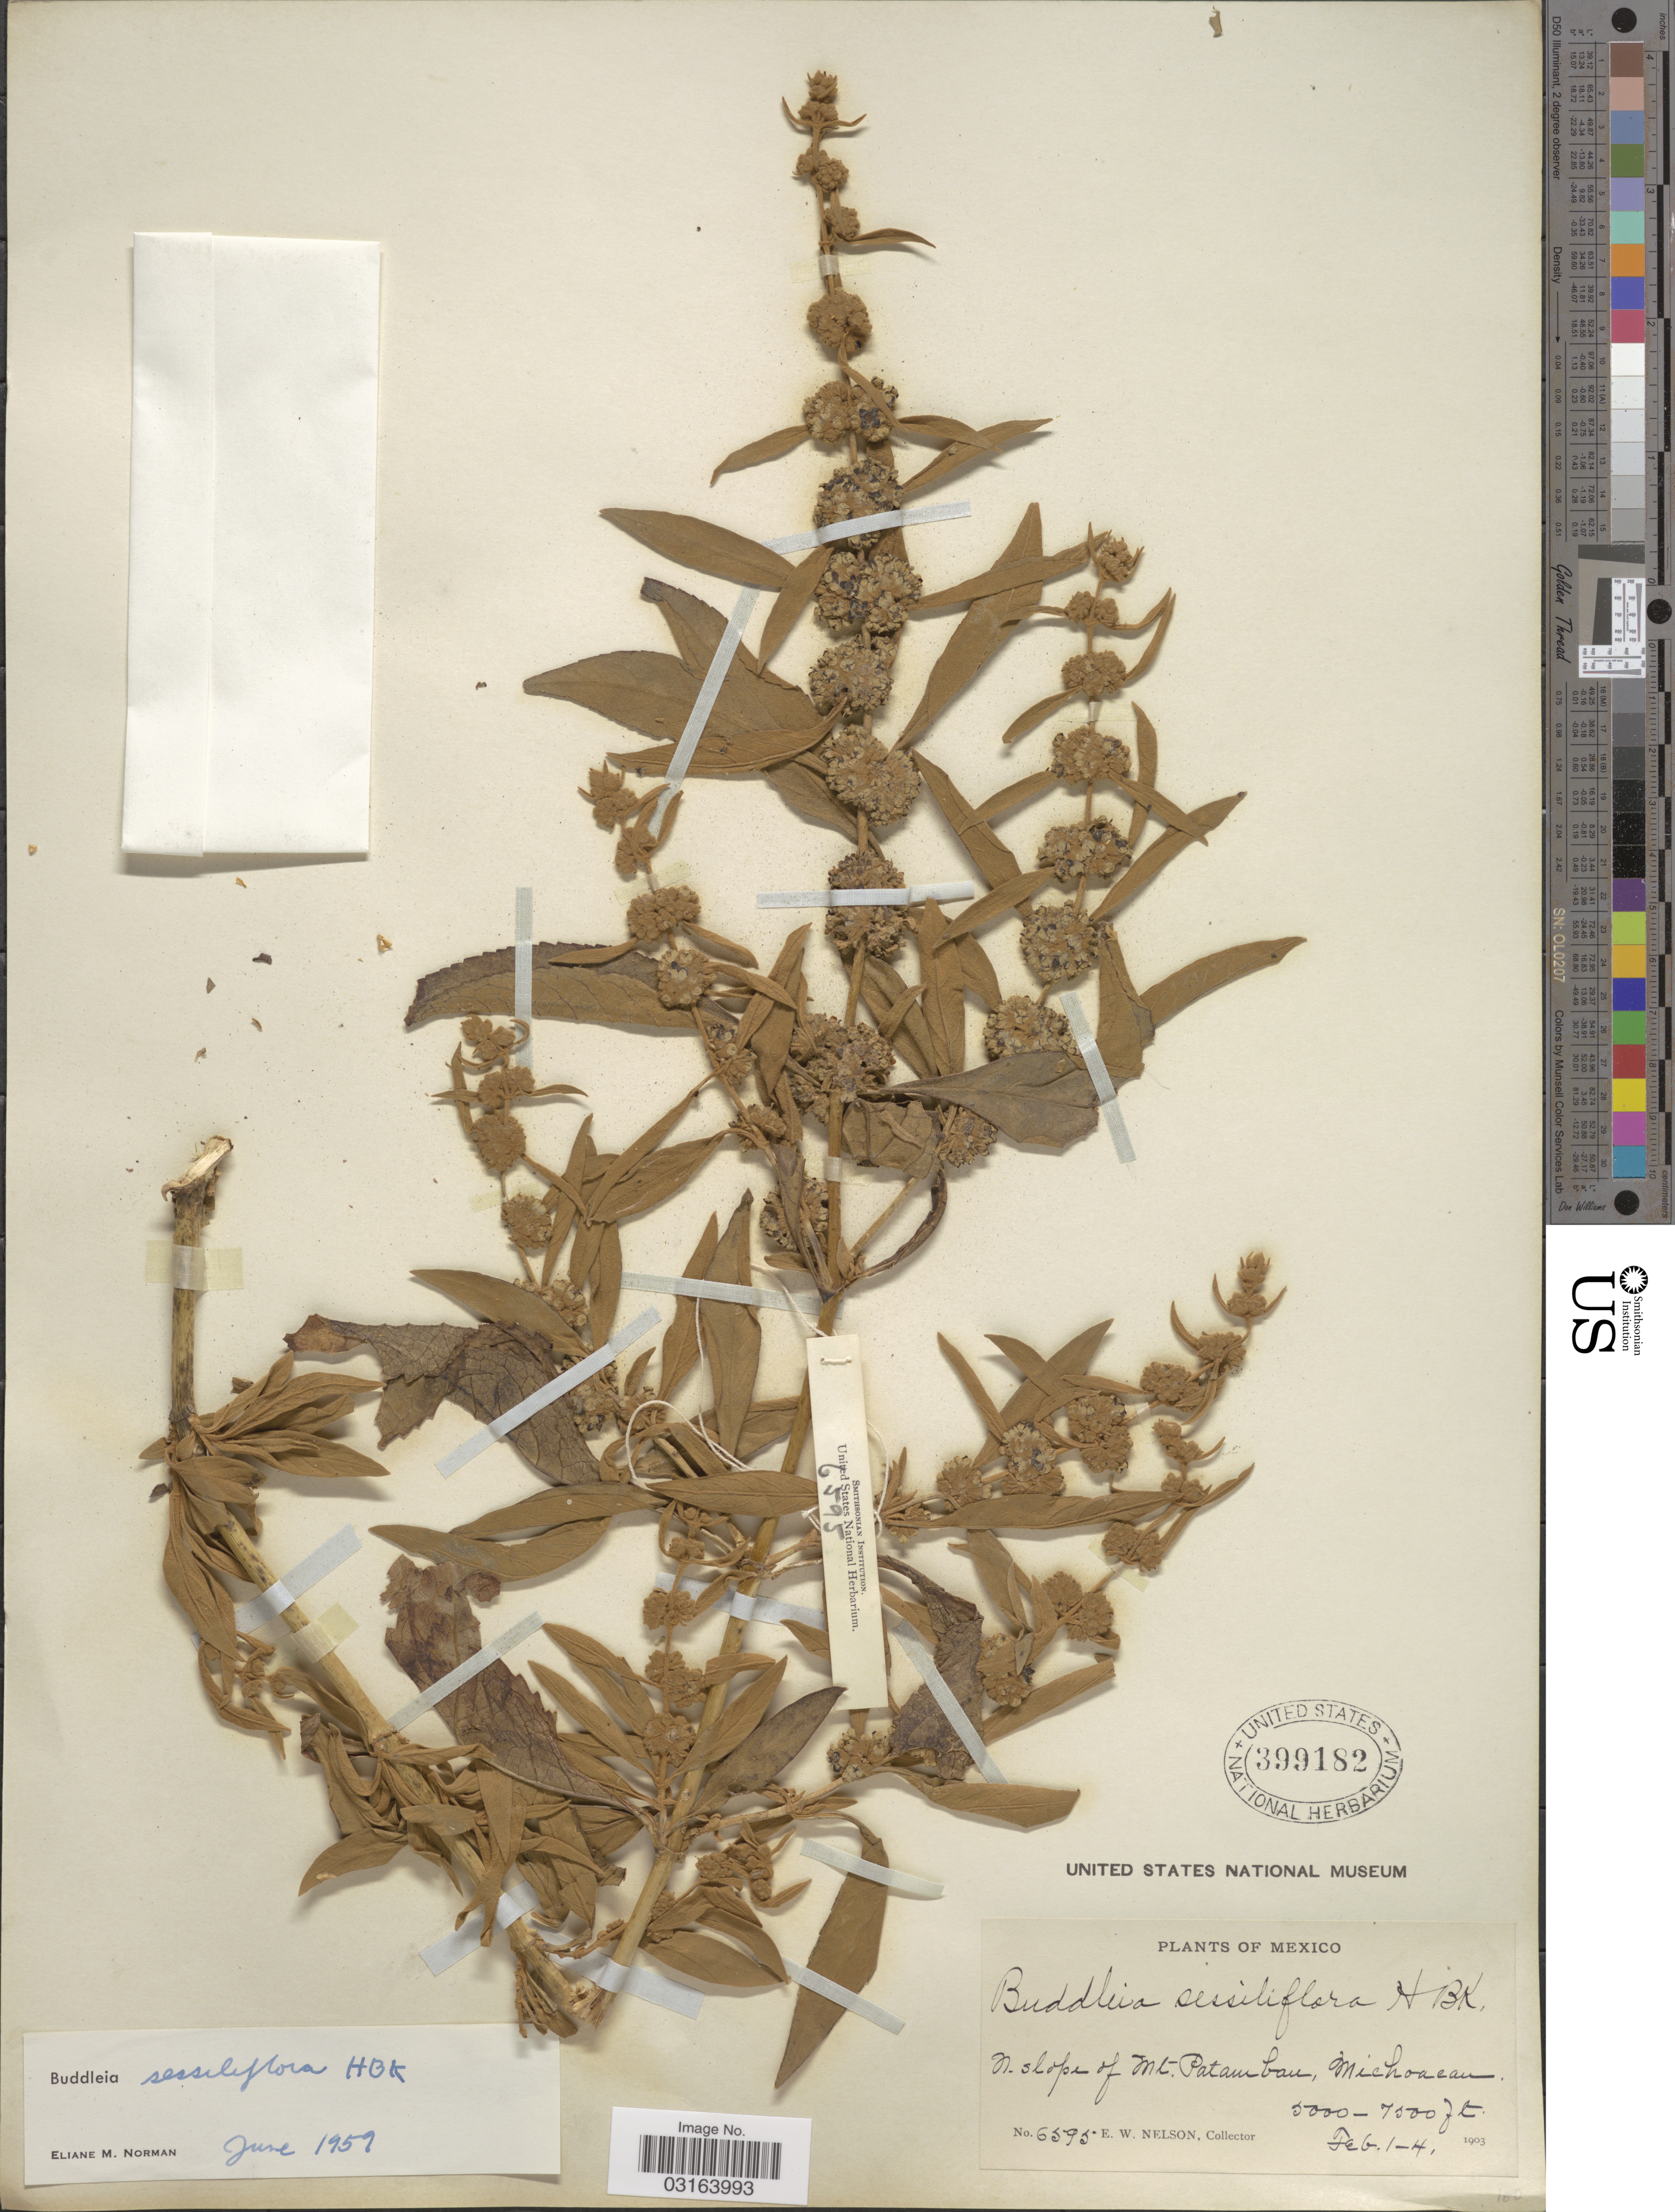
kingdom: Plantae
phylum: Tracheophyta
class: Magnoliopsida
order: Lamiales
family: Scrophulariaceae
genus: Buddleja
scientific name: Buddleja sessiliflora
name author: Kunth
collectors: E. W. Nelson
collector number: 6595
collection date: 1903-02-01/1903-02-04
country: Mexico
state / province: Michoacán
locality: N. slope of Mt. Patambau.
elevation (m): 1524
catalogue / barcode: US 399182